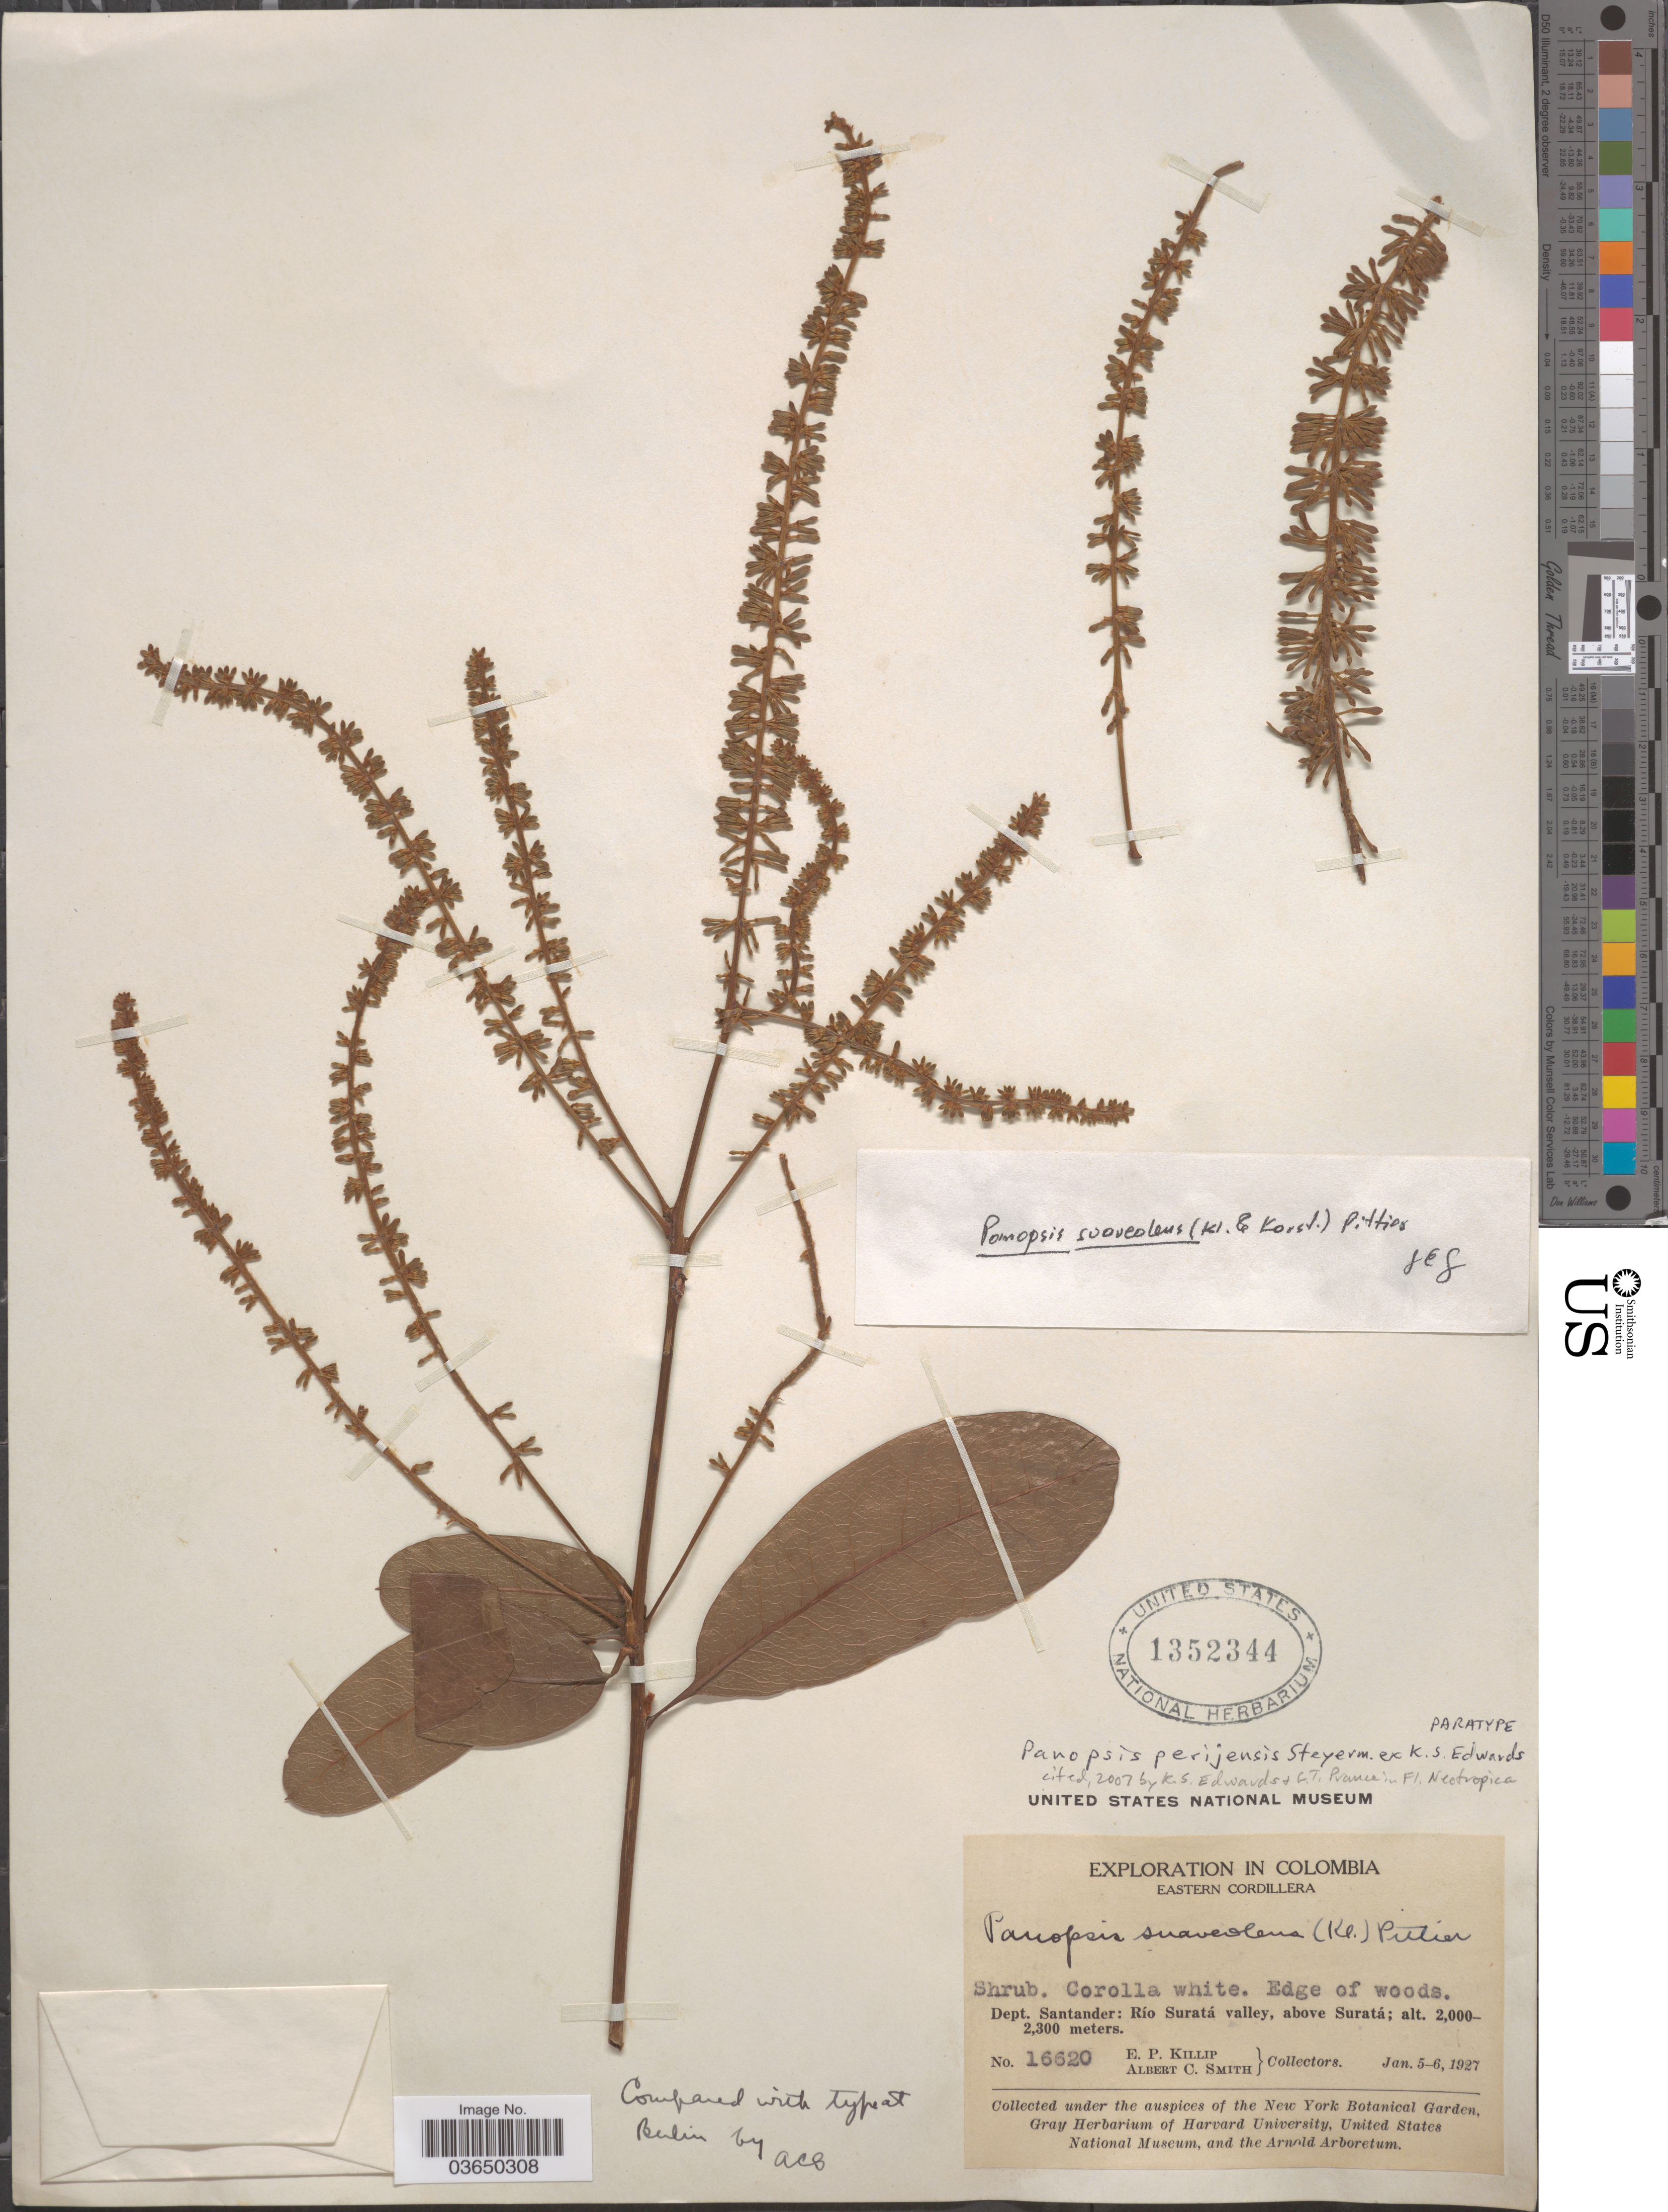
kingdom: Plantae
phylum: Tracheophyta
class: Magnoliopsida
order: Proteales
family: Proteaceae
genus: Panopsis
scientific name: Panopsis perijensis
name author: Steyerm. ex K.S. Edwards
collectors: E. P. Killip & A. C. Smith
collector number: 16620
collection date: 1927-01-05/1927-01-06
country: Colombia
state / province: Santander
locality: Eastern Cordillera. Dept. Santander: Río Suratá valley, above Suratá.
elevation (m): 2000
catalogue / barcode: US 1352344